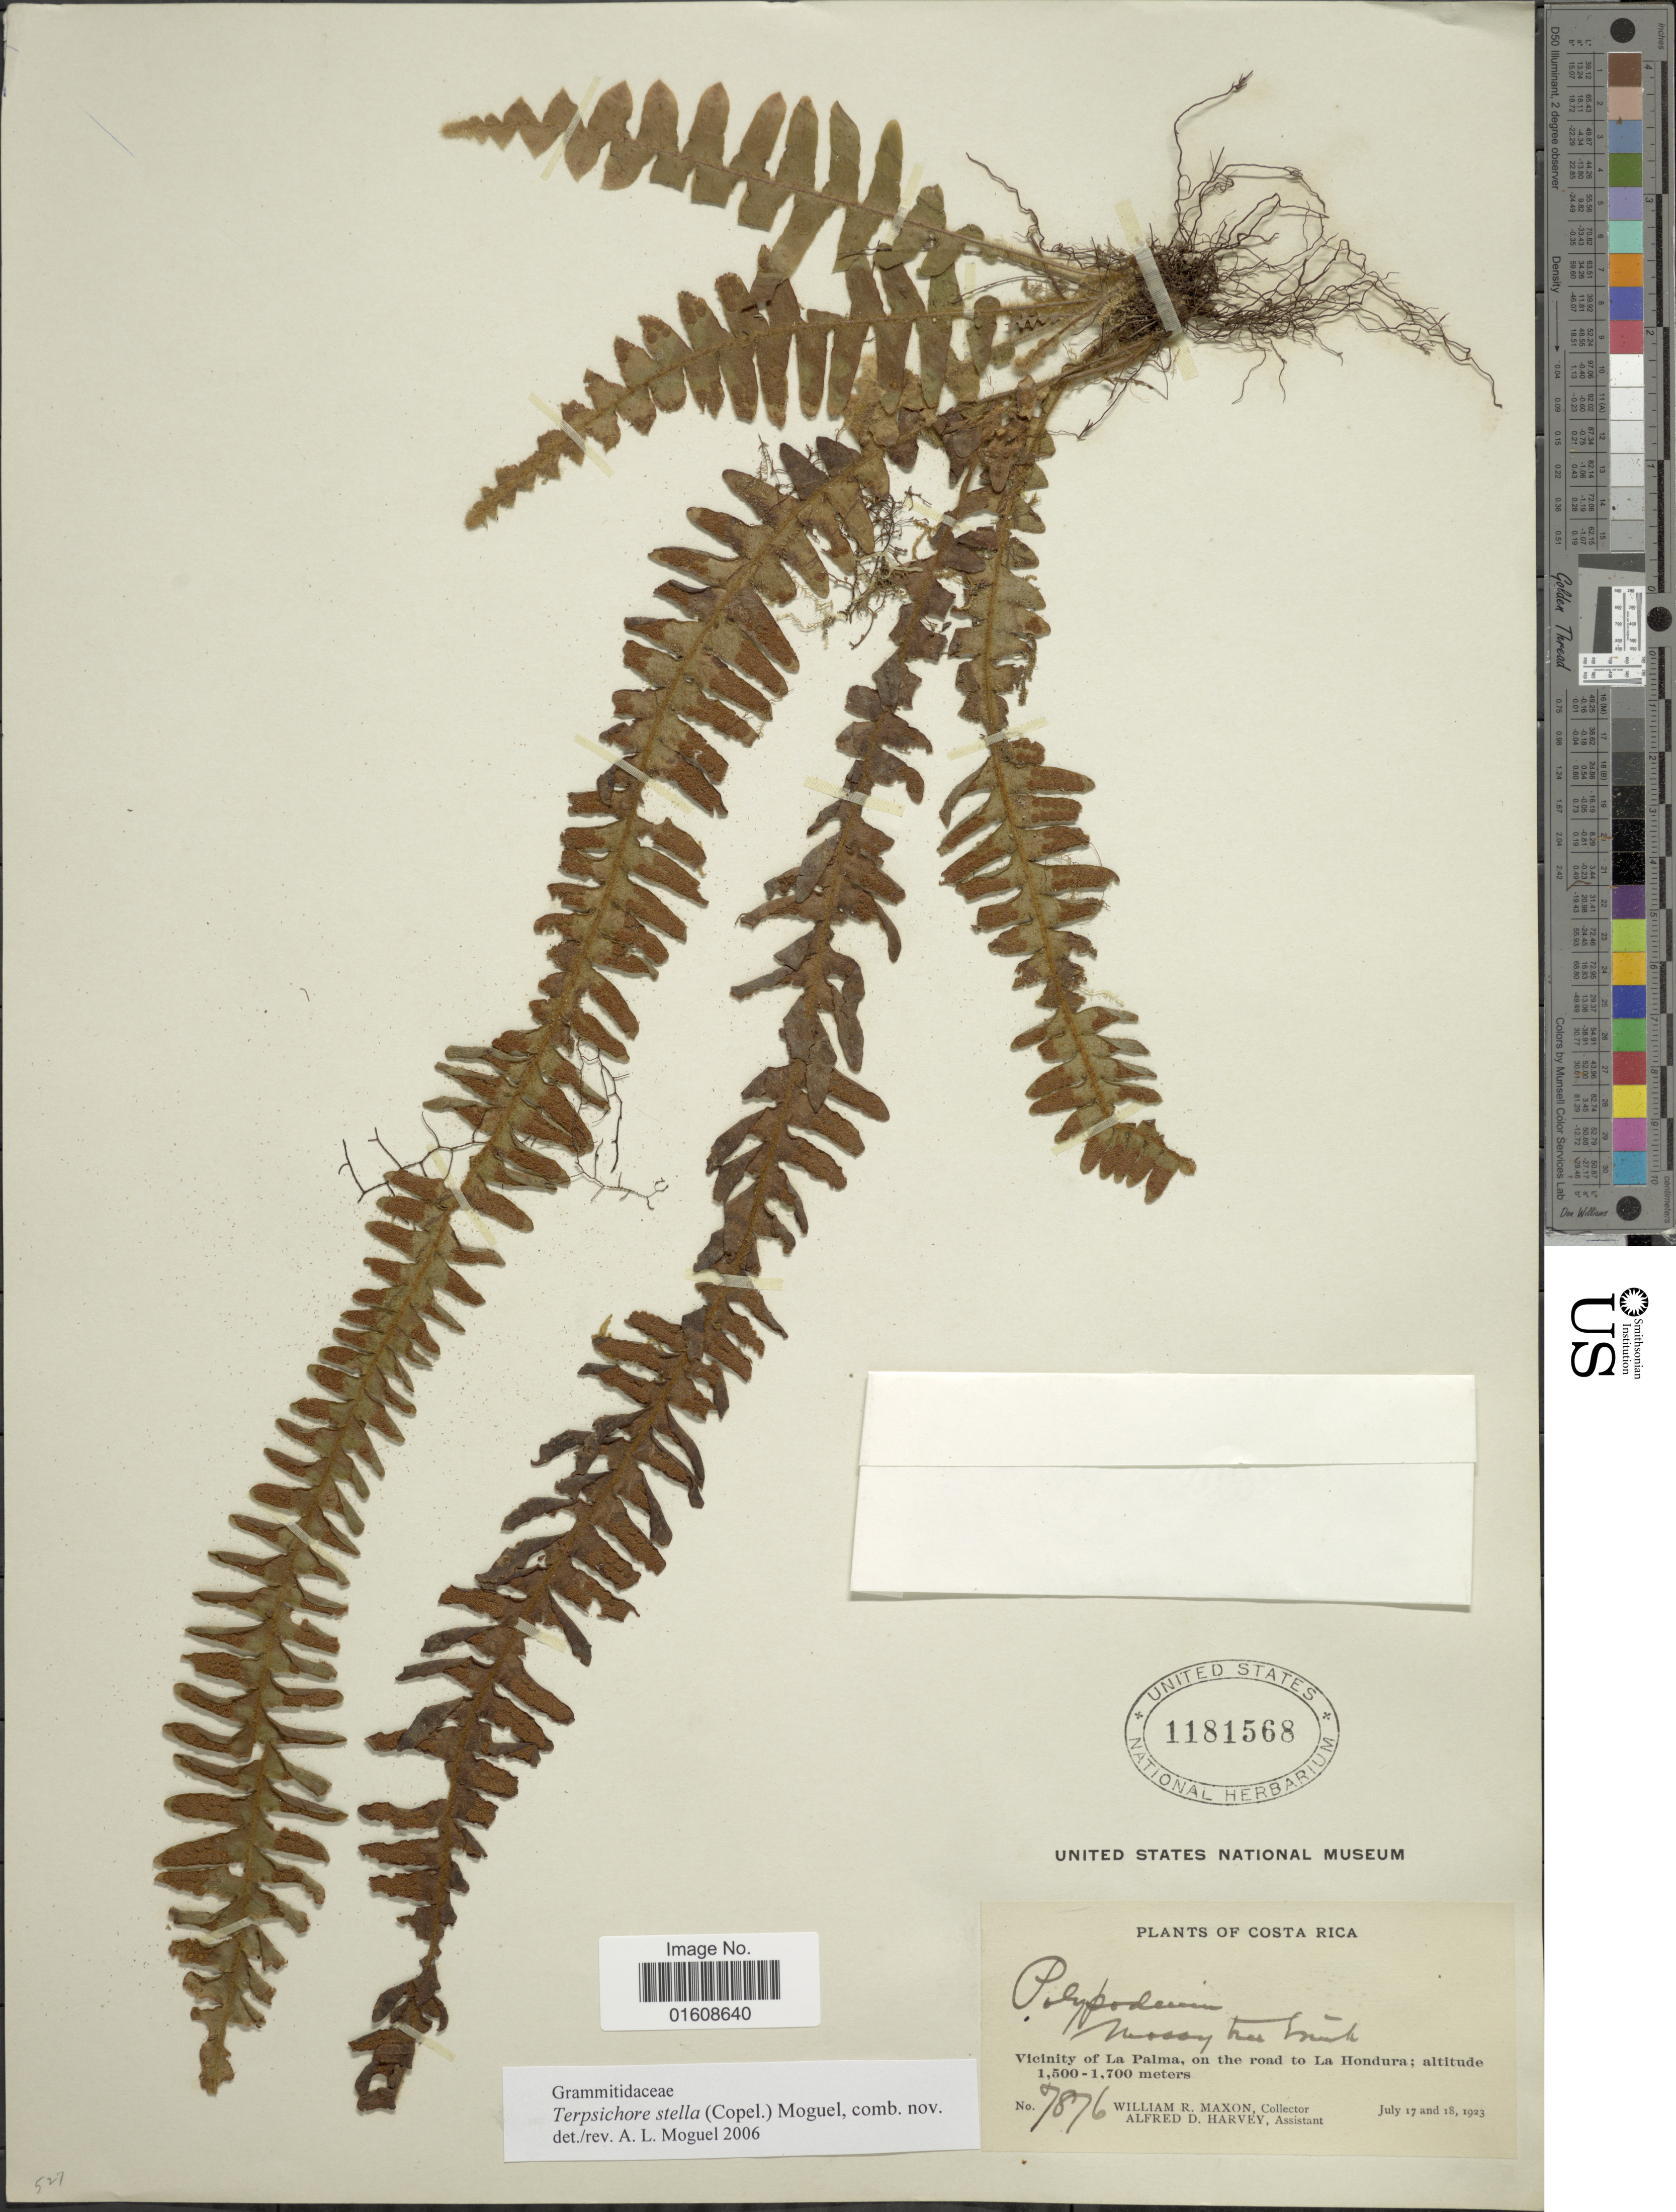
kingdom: Plantae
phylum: Tracheophyta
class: Polypodiopsida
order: Polypodiales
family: Polypodiaceae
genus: Alansmia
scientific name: Alansmia stella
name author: (Copel.) Moguel & M. Kessler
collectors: W. R. Maxon & A. D. Harvey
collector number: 7876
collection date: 1923-07-17/1923-07-18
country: Costa Rica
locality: Vicinity of La Palma, on the road to La Hondura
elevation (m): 1500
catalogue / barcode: US 1181568